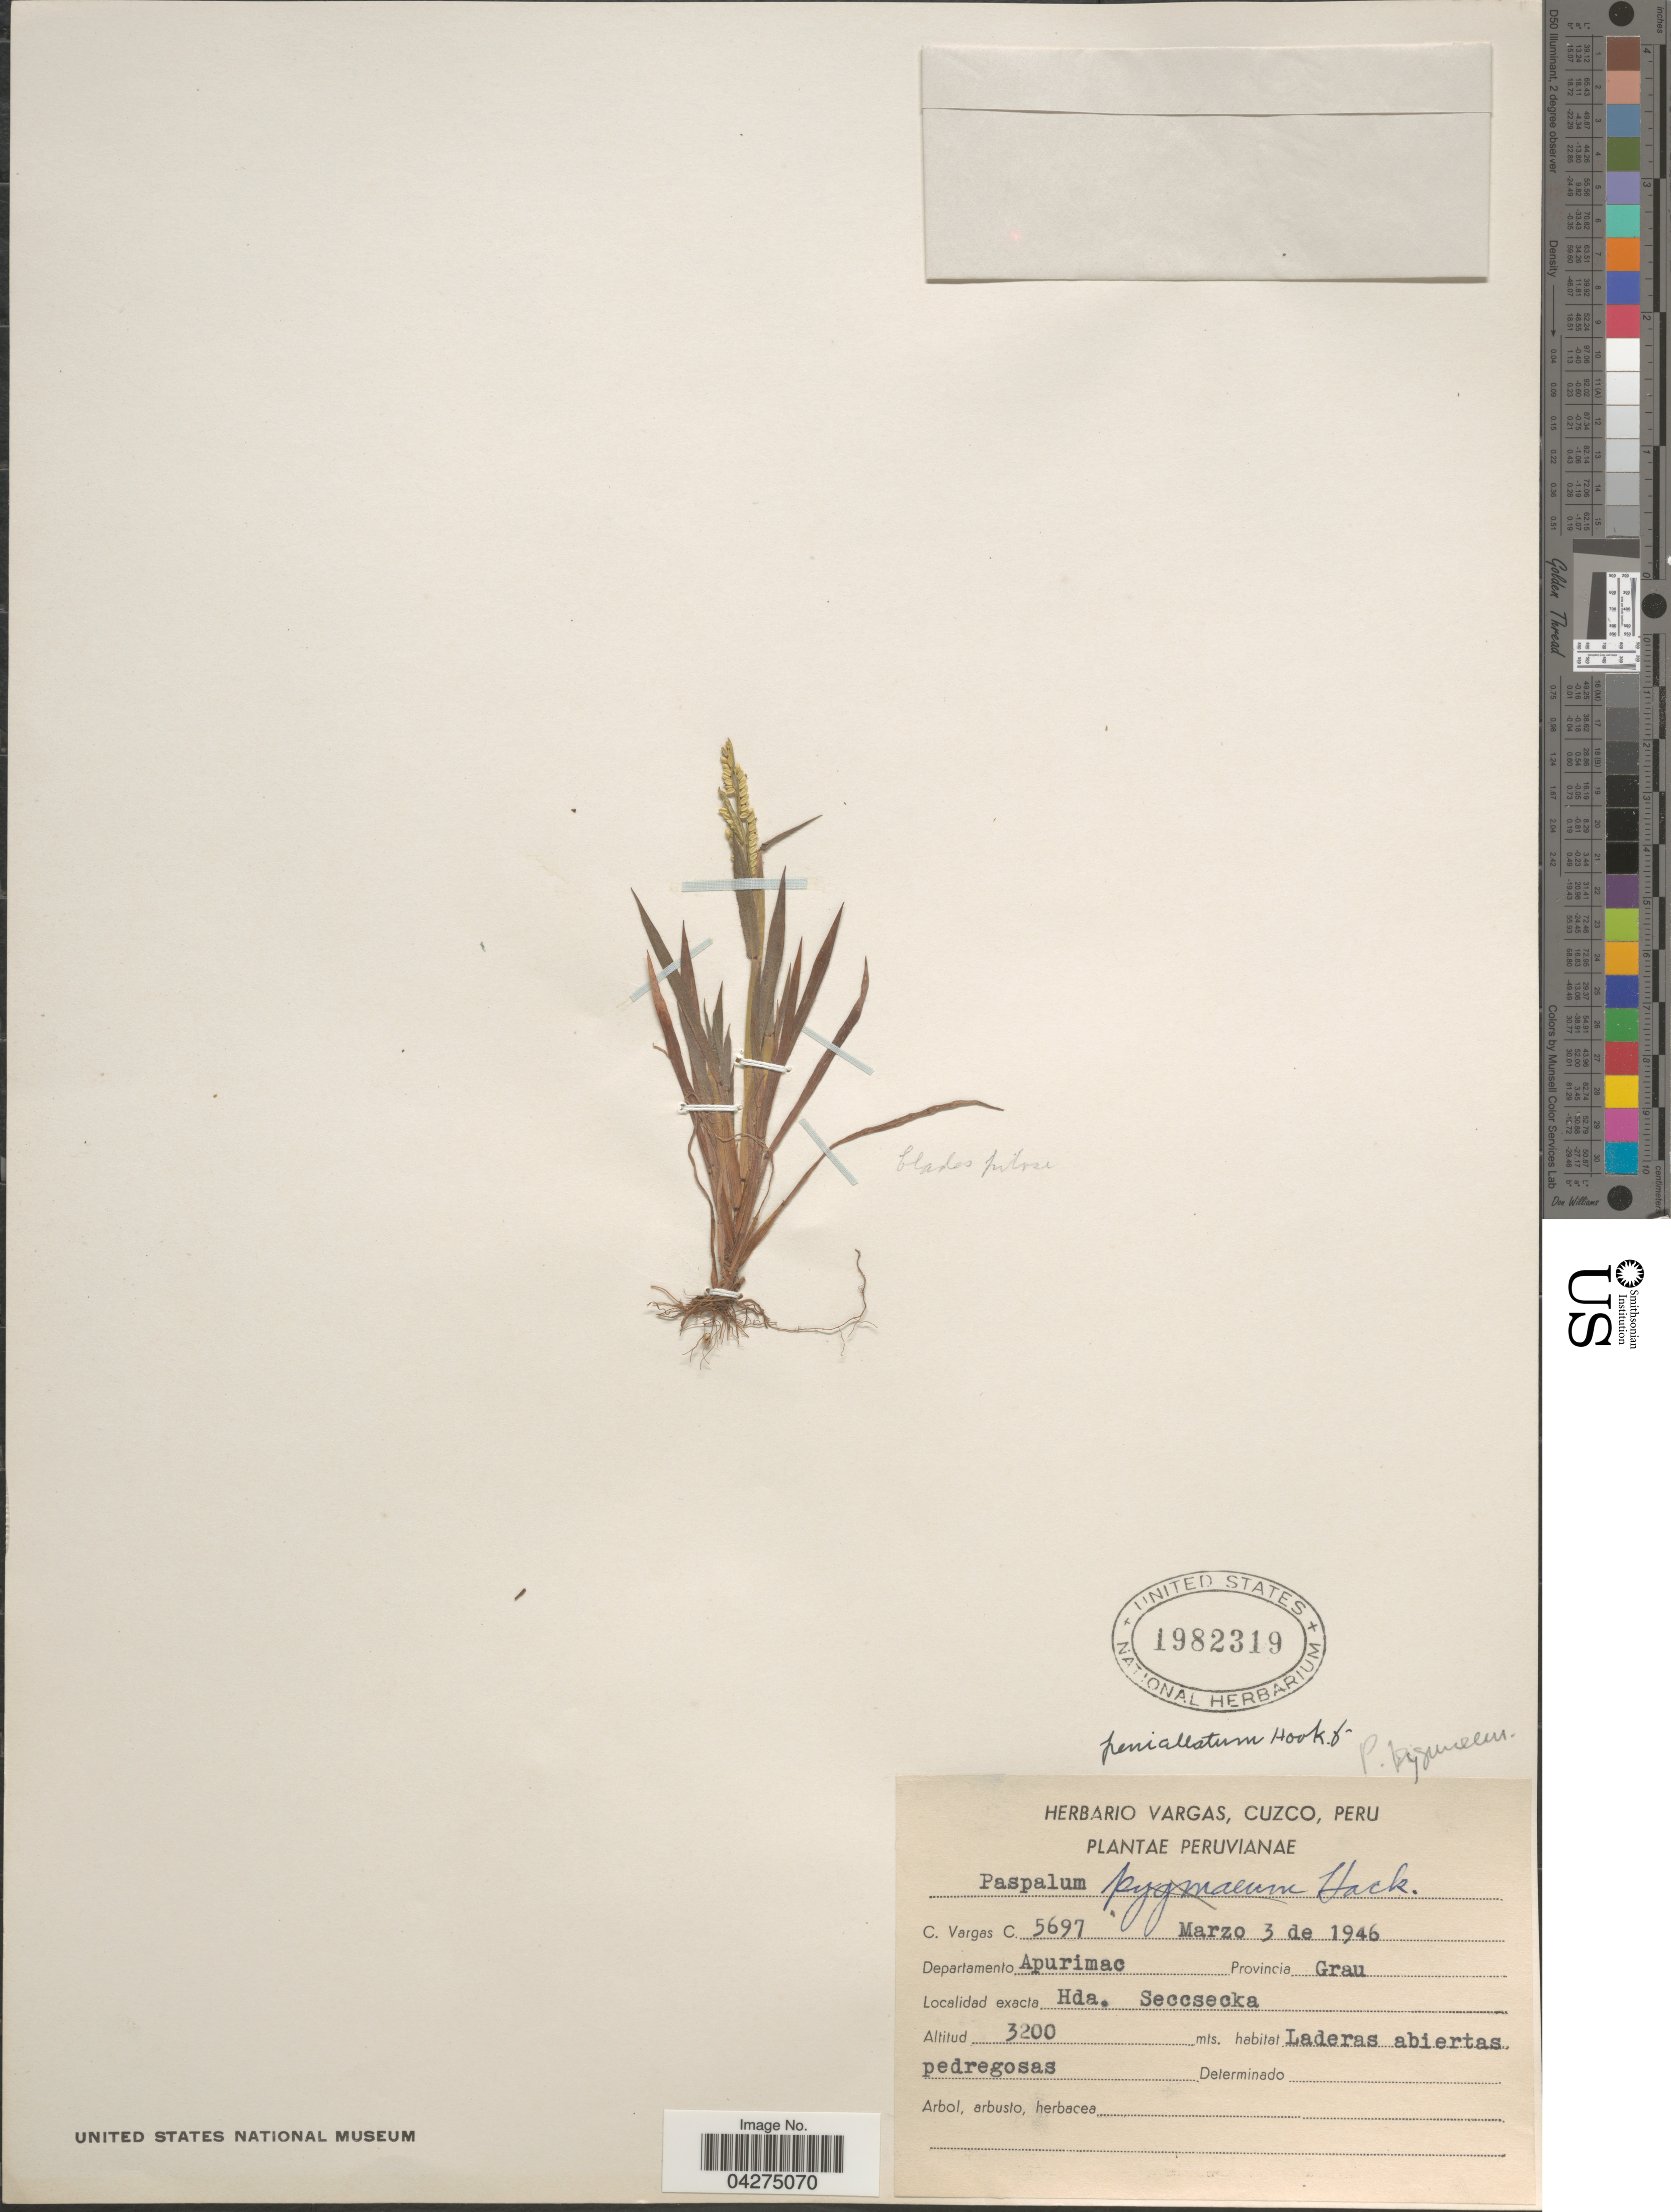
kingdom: Plantae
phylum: Tracheophyta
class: Liliopsida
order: Poales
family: Poaceae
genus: Paspalum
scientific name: Paspalum pygmaeum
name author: Hack.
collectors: C. Vargas Calderón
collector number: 5697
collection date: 1946-03-03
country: Peru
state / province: Apurímac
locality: Departamento Apurimac. Provincia Grau. Hda. Seccsecka.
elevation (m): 3200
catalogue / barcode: US 1982319